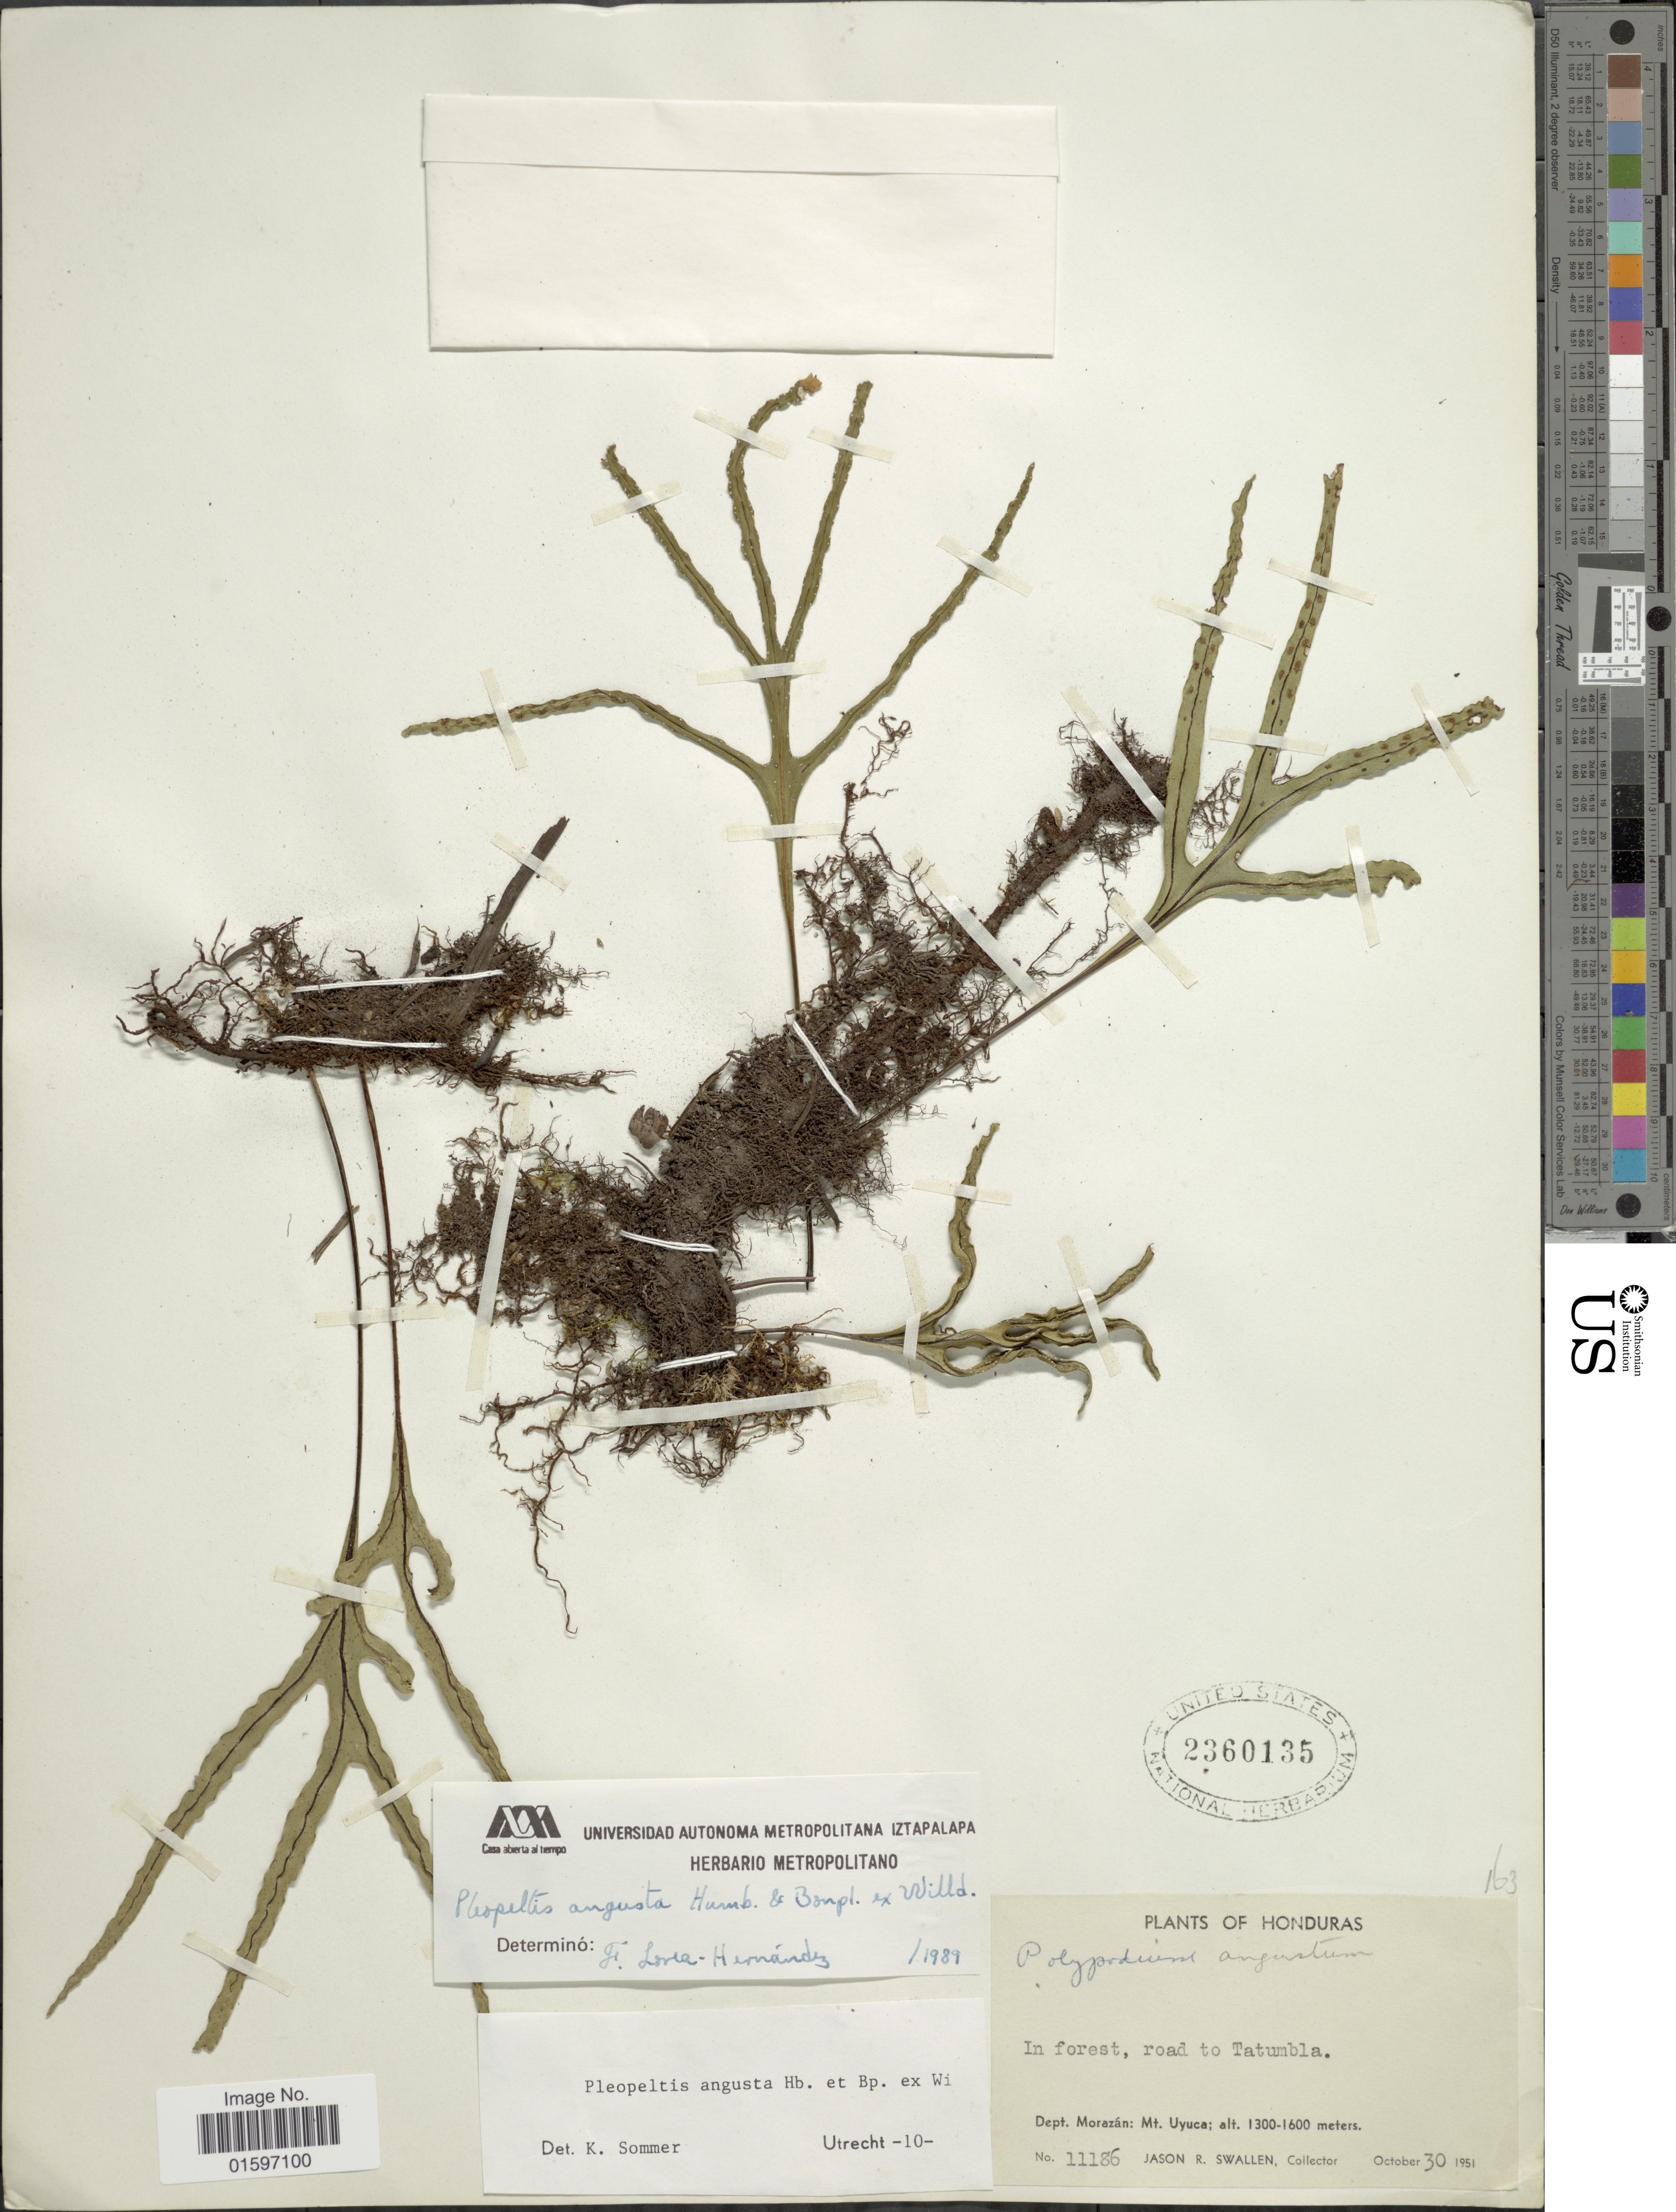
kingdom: Plantae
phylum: Tracheophyta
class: Polypodiopsida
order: Polypodiales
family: Polypodiaceae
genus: Pleopeltis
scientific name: Pleopeltis angusta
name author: Humb. & Bonap. ex Willd.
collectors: J. R. Swallen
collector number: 11186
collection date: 1951-10-30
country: Honduras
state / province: Fco. Morazán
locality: In forest, road to Tatumbla, Dept. Morazán: Mt. Uyuca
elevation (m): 1300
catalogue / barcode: US 2360135